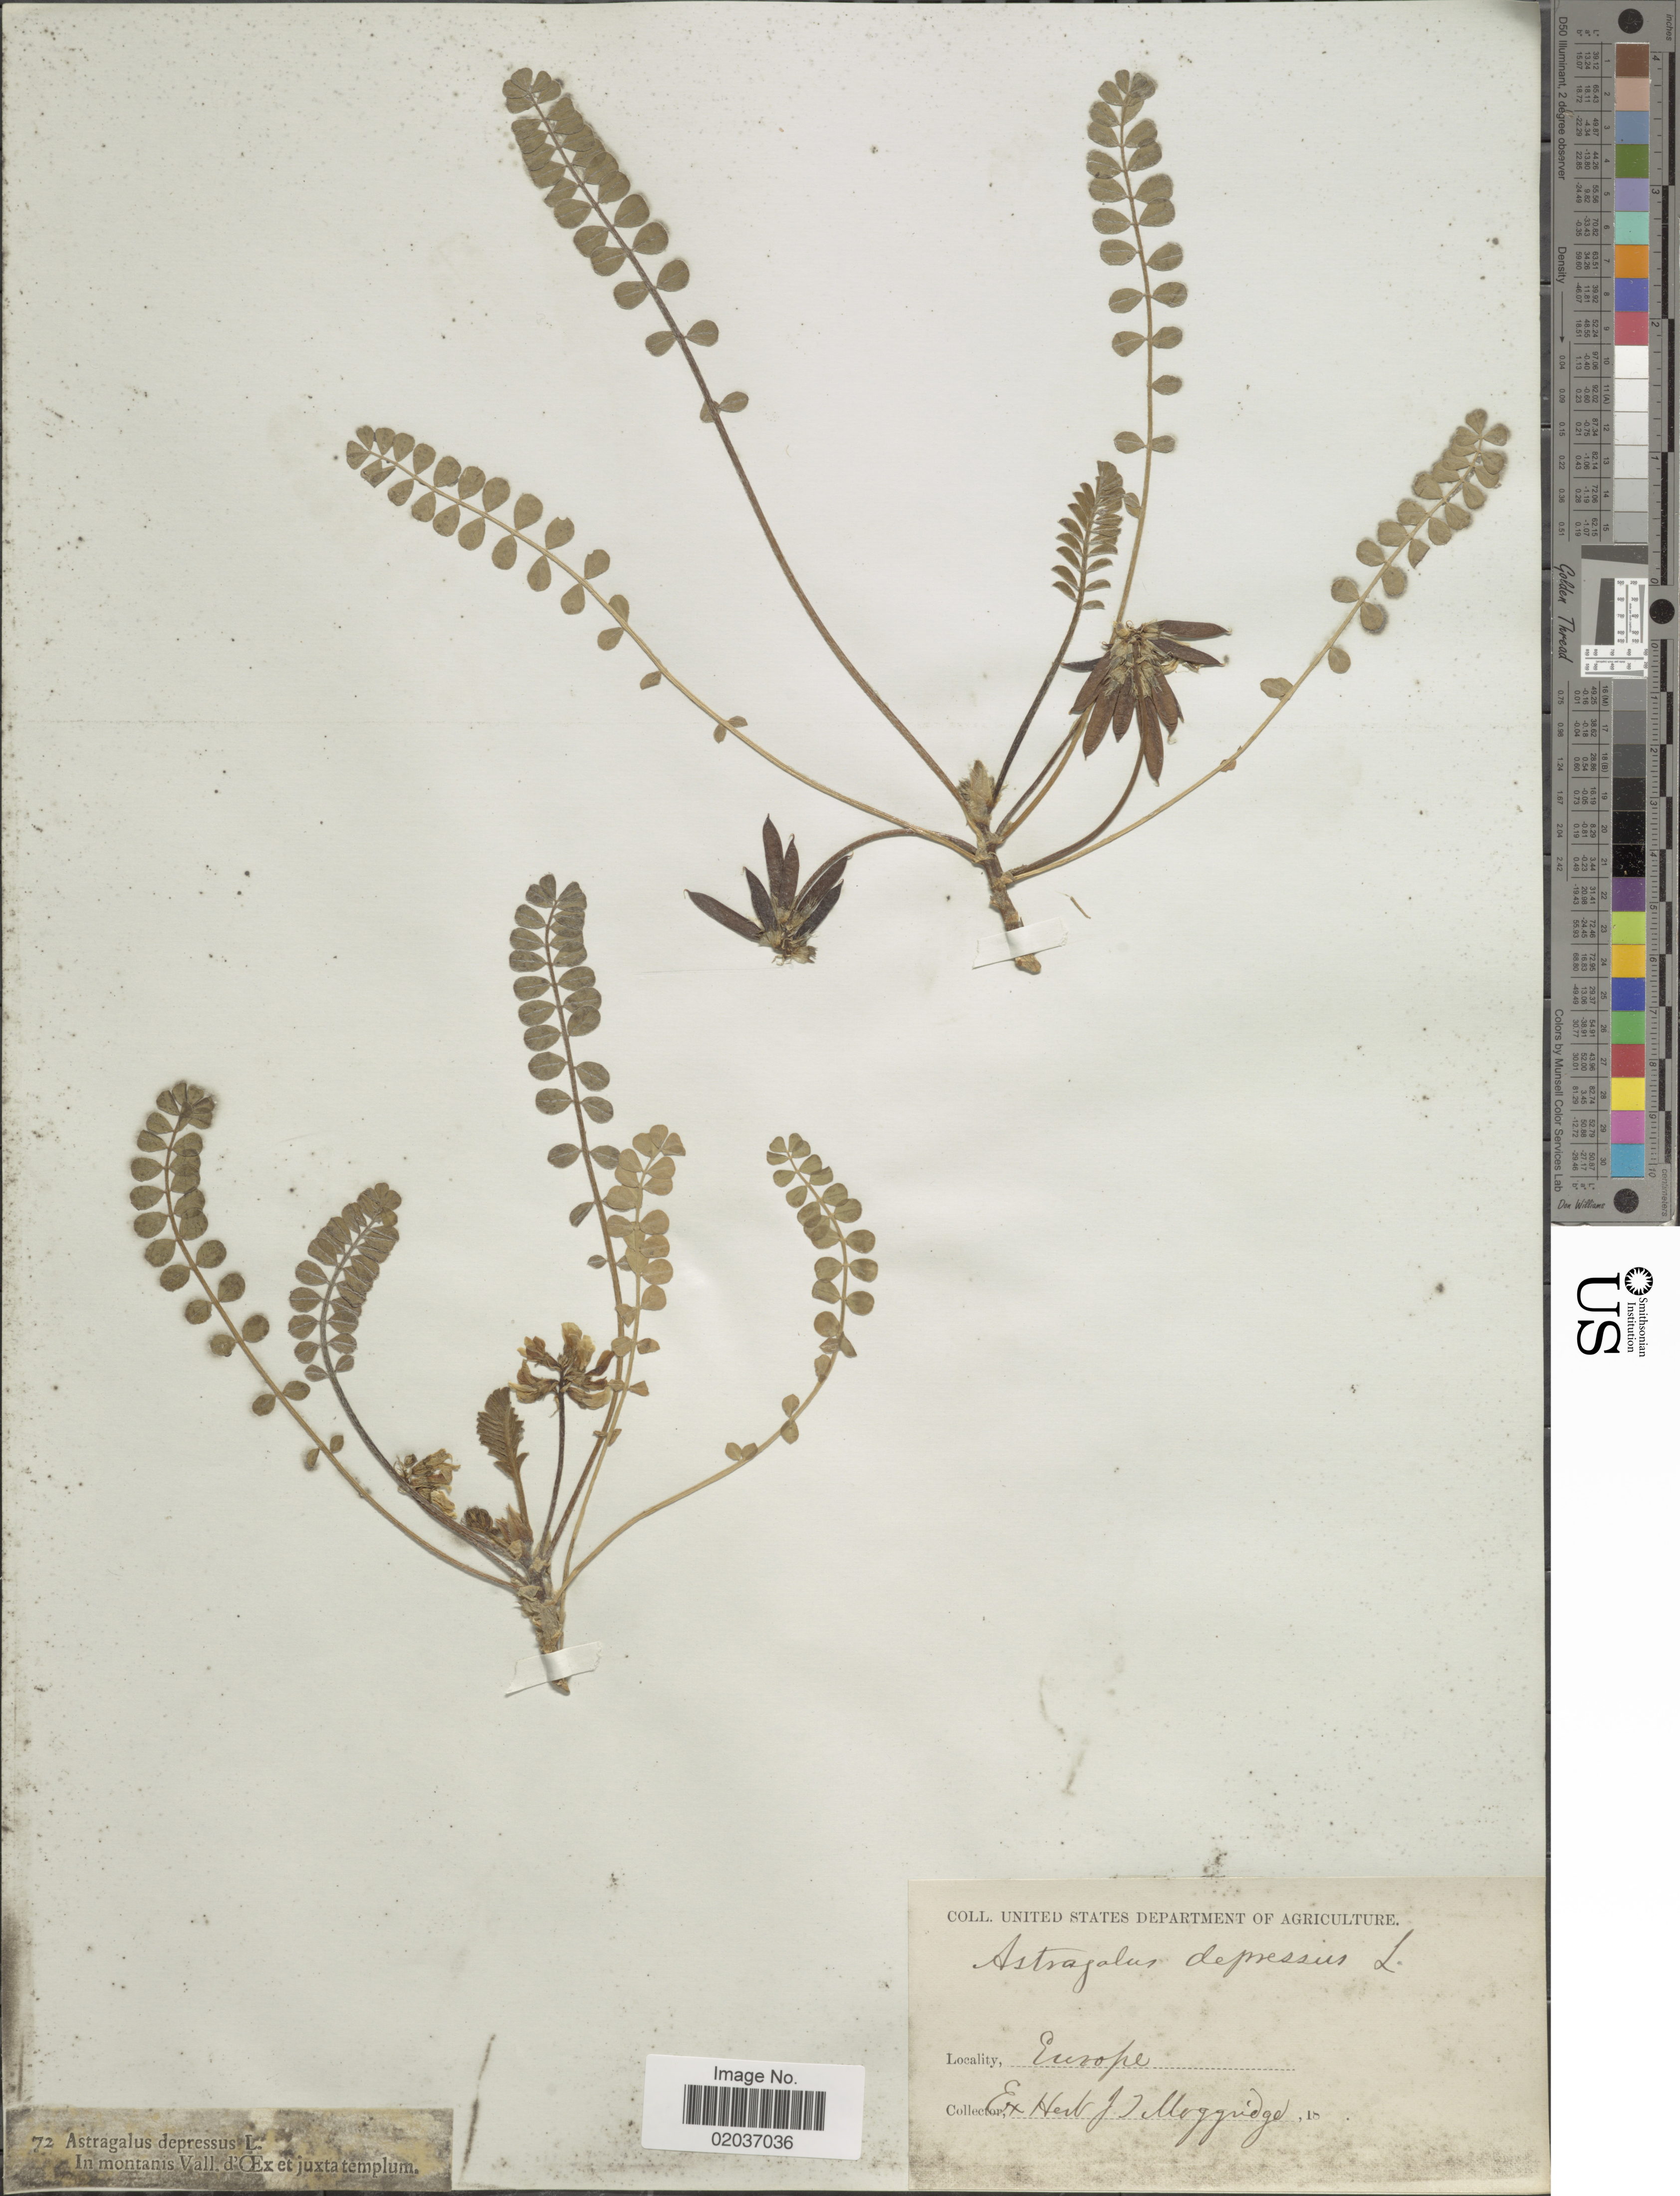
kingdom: Plantae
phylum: Tracheophyta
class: Magnoliopsida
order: Fabales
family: Fabaceae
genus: Astragalus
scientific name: Astragalus depressus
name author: L.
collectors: ex herb. J.T. Moggridge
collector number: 72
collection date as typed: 18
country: Switzerland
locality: Europe. montanis Vall. d'Oex et juxta templum